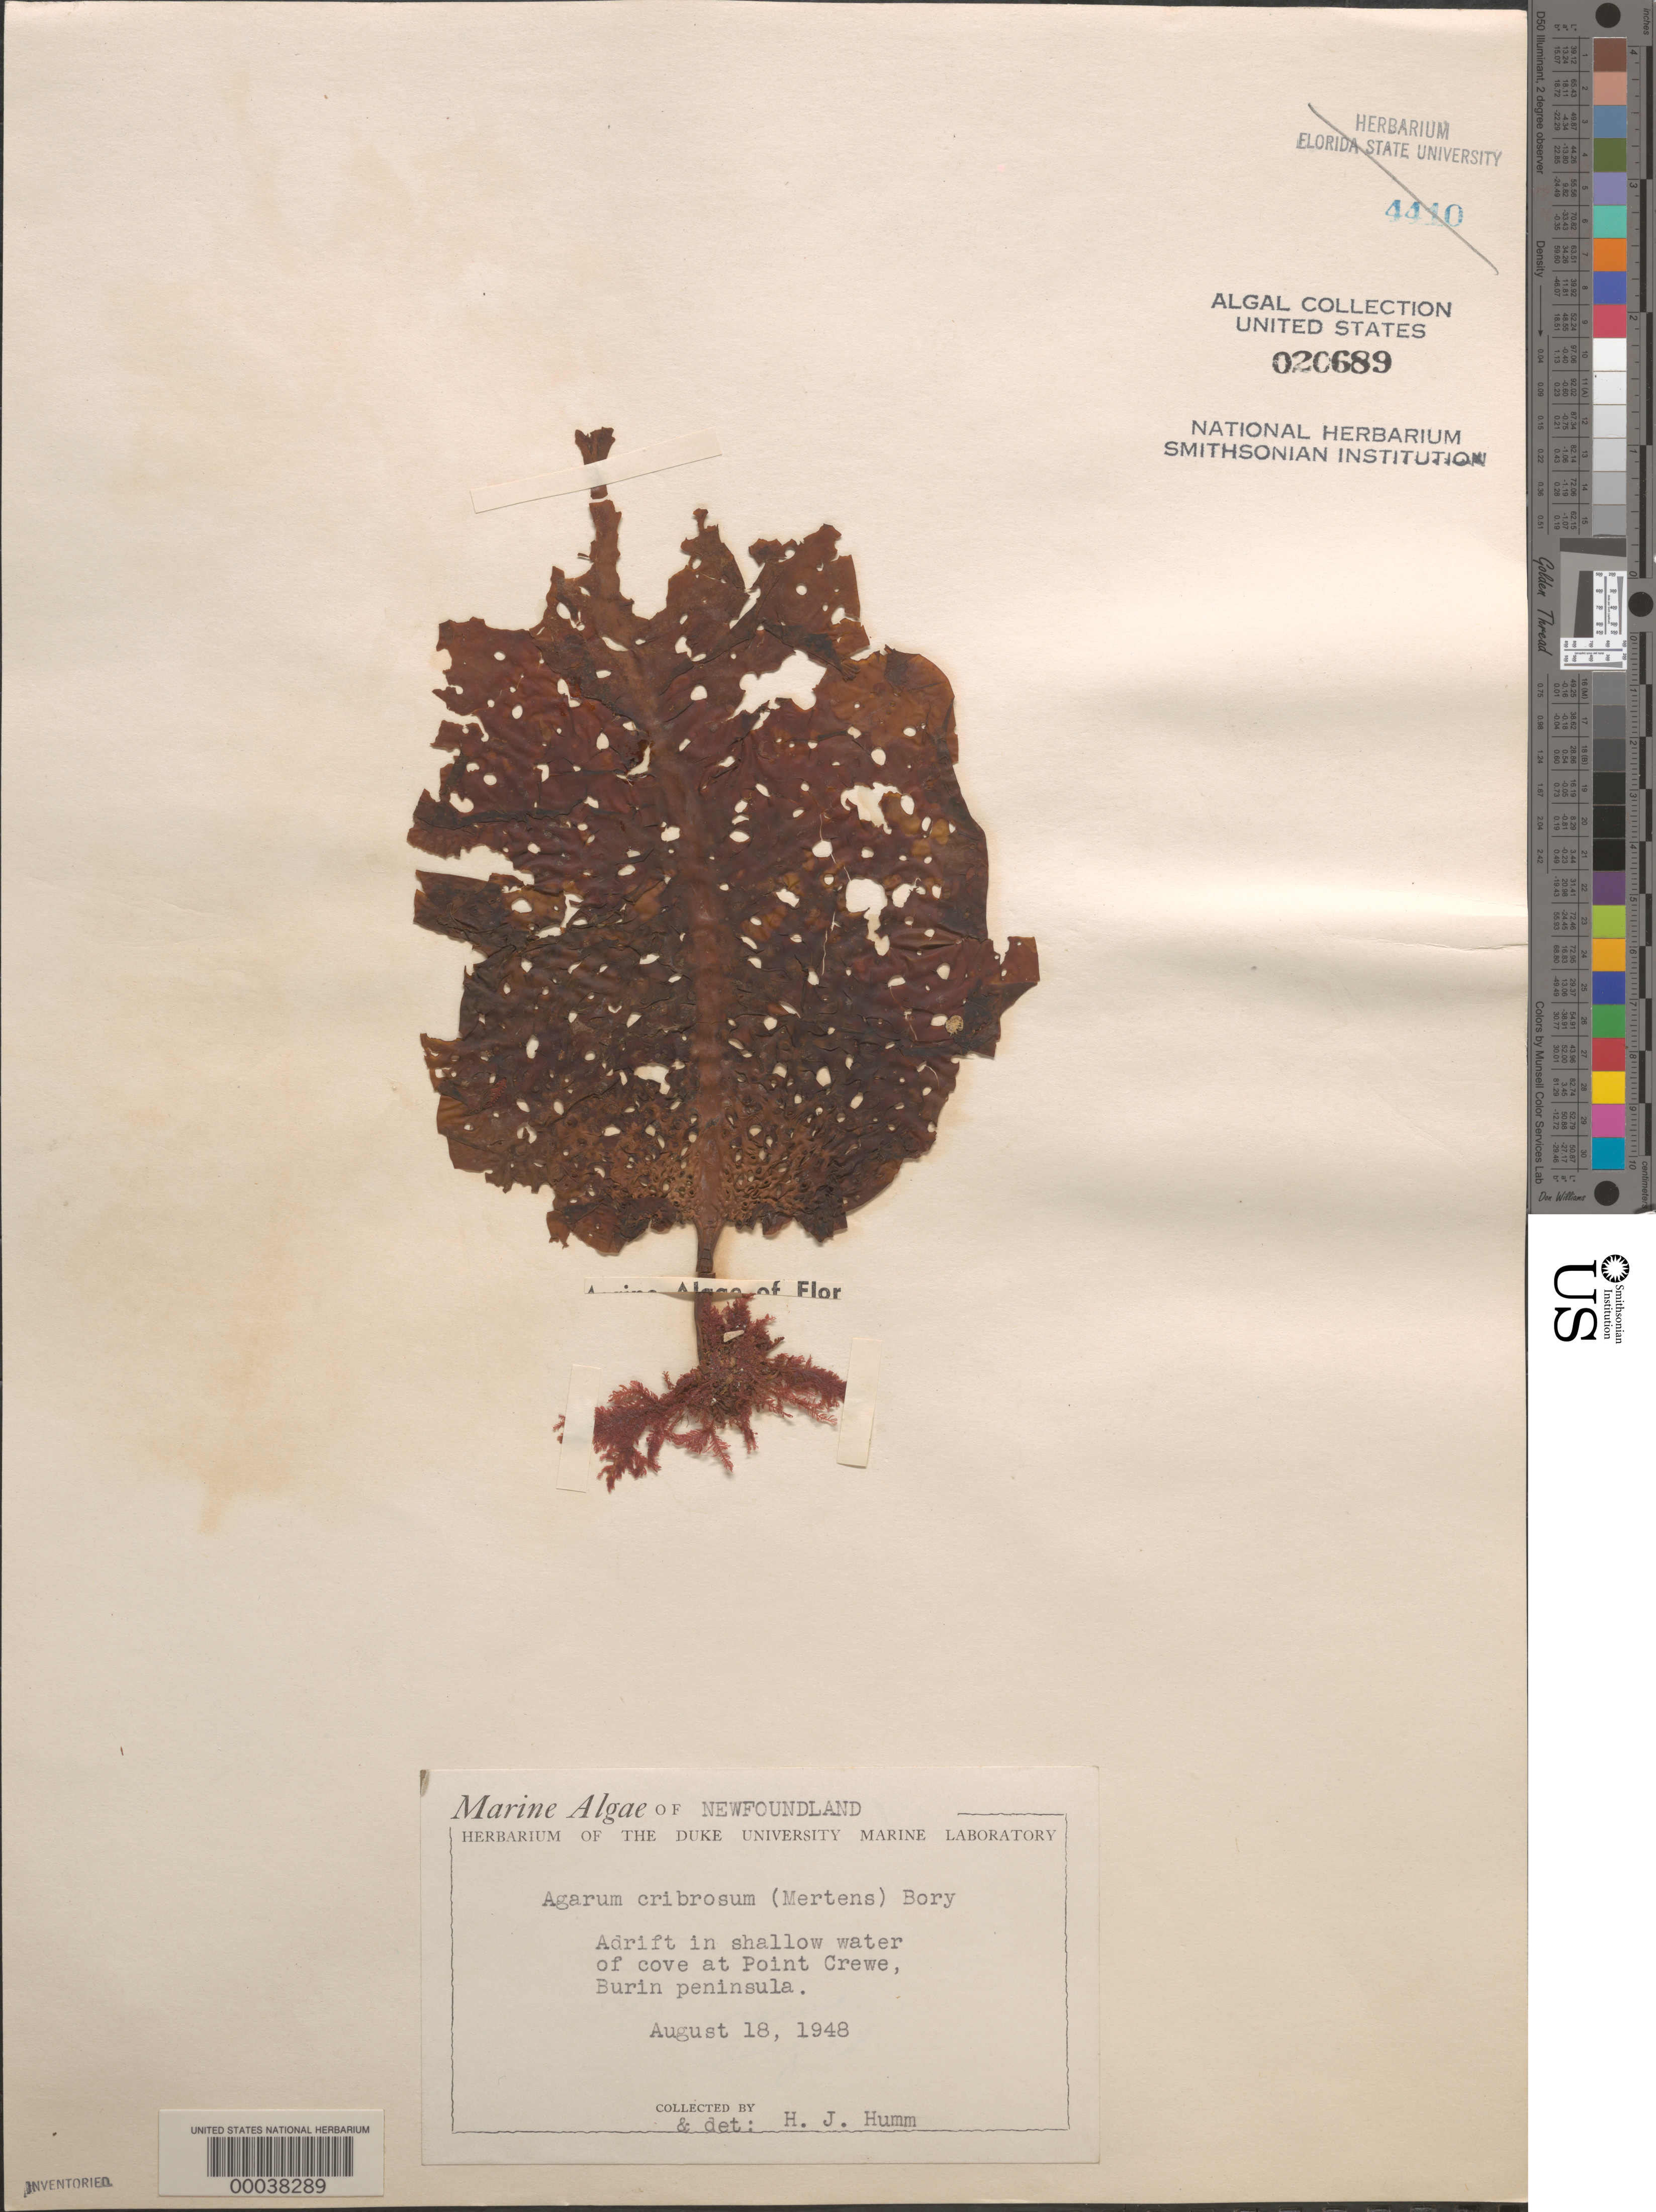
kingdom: Chromista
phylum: Ochrophyta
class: Phaeophyceae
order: Laminariales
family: Costariaceae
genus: Agarum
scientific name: Agarum clathratum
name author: Dumortier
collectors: H. J. Humm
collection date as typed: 18 Aug 1948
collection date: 1948-08-18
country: Canada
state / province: Newfoundland and Labrador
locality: Point Crewe, Burin Peninsula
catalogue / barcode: US 20689